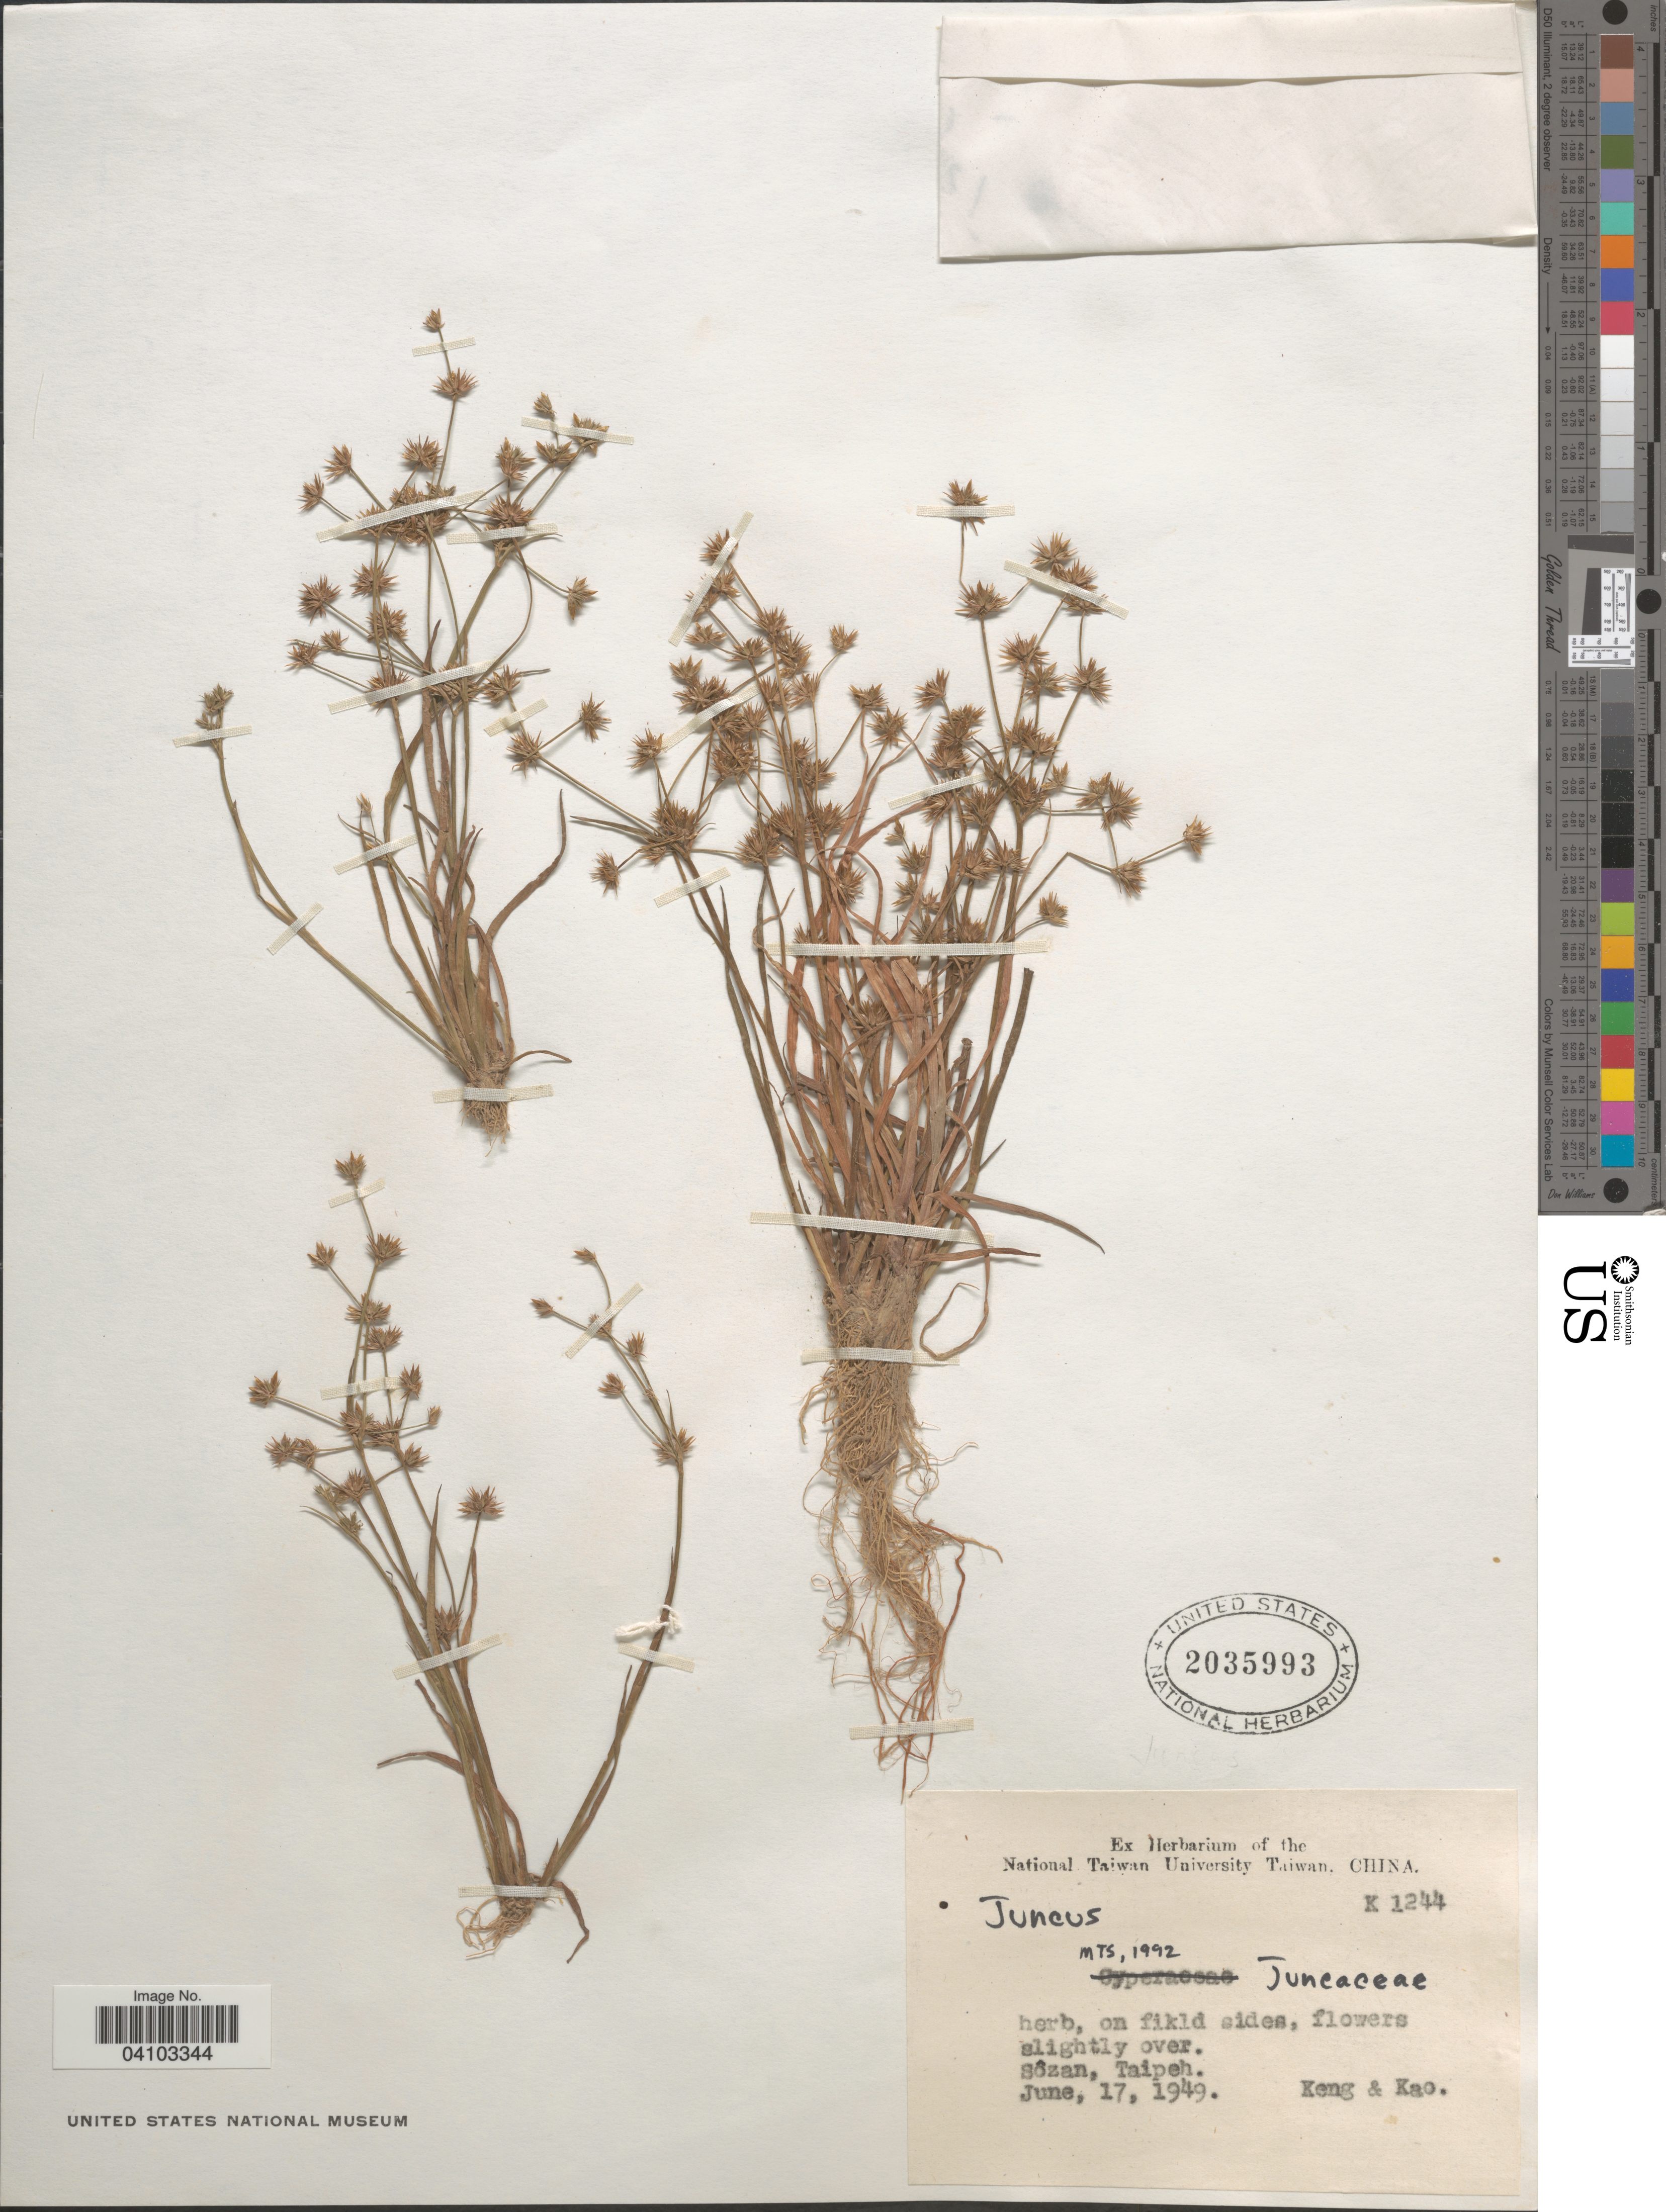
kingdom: Plantae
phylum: Tracheophyta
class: Liliopsida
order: Poales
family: Juncaceae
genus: Juncus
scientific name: Juncus sp.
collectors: -- Keng & -. Kao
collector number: K 1244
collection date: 1949-06-17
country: Taiwan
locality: Sôzan, Taipeh.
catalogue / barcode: US 2035993